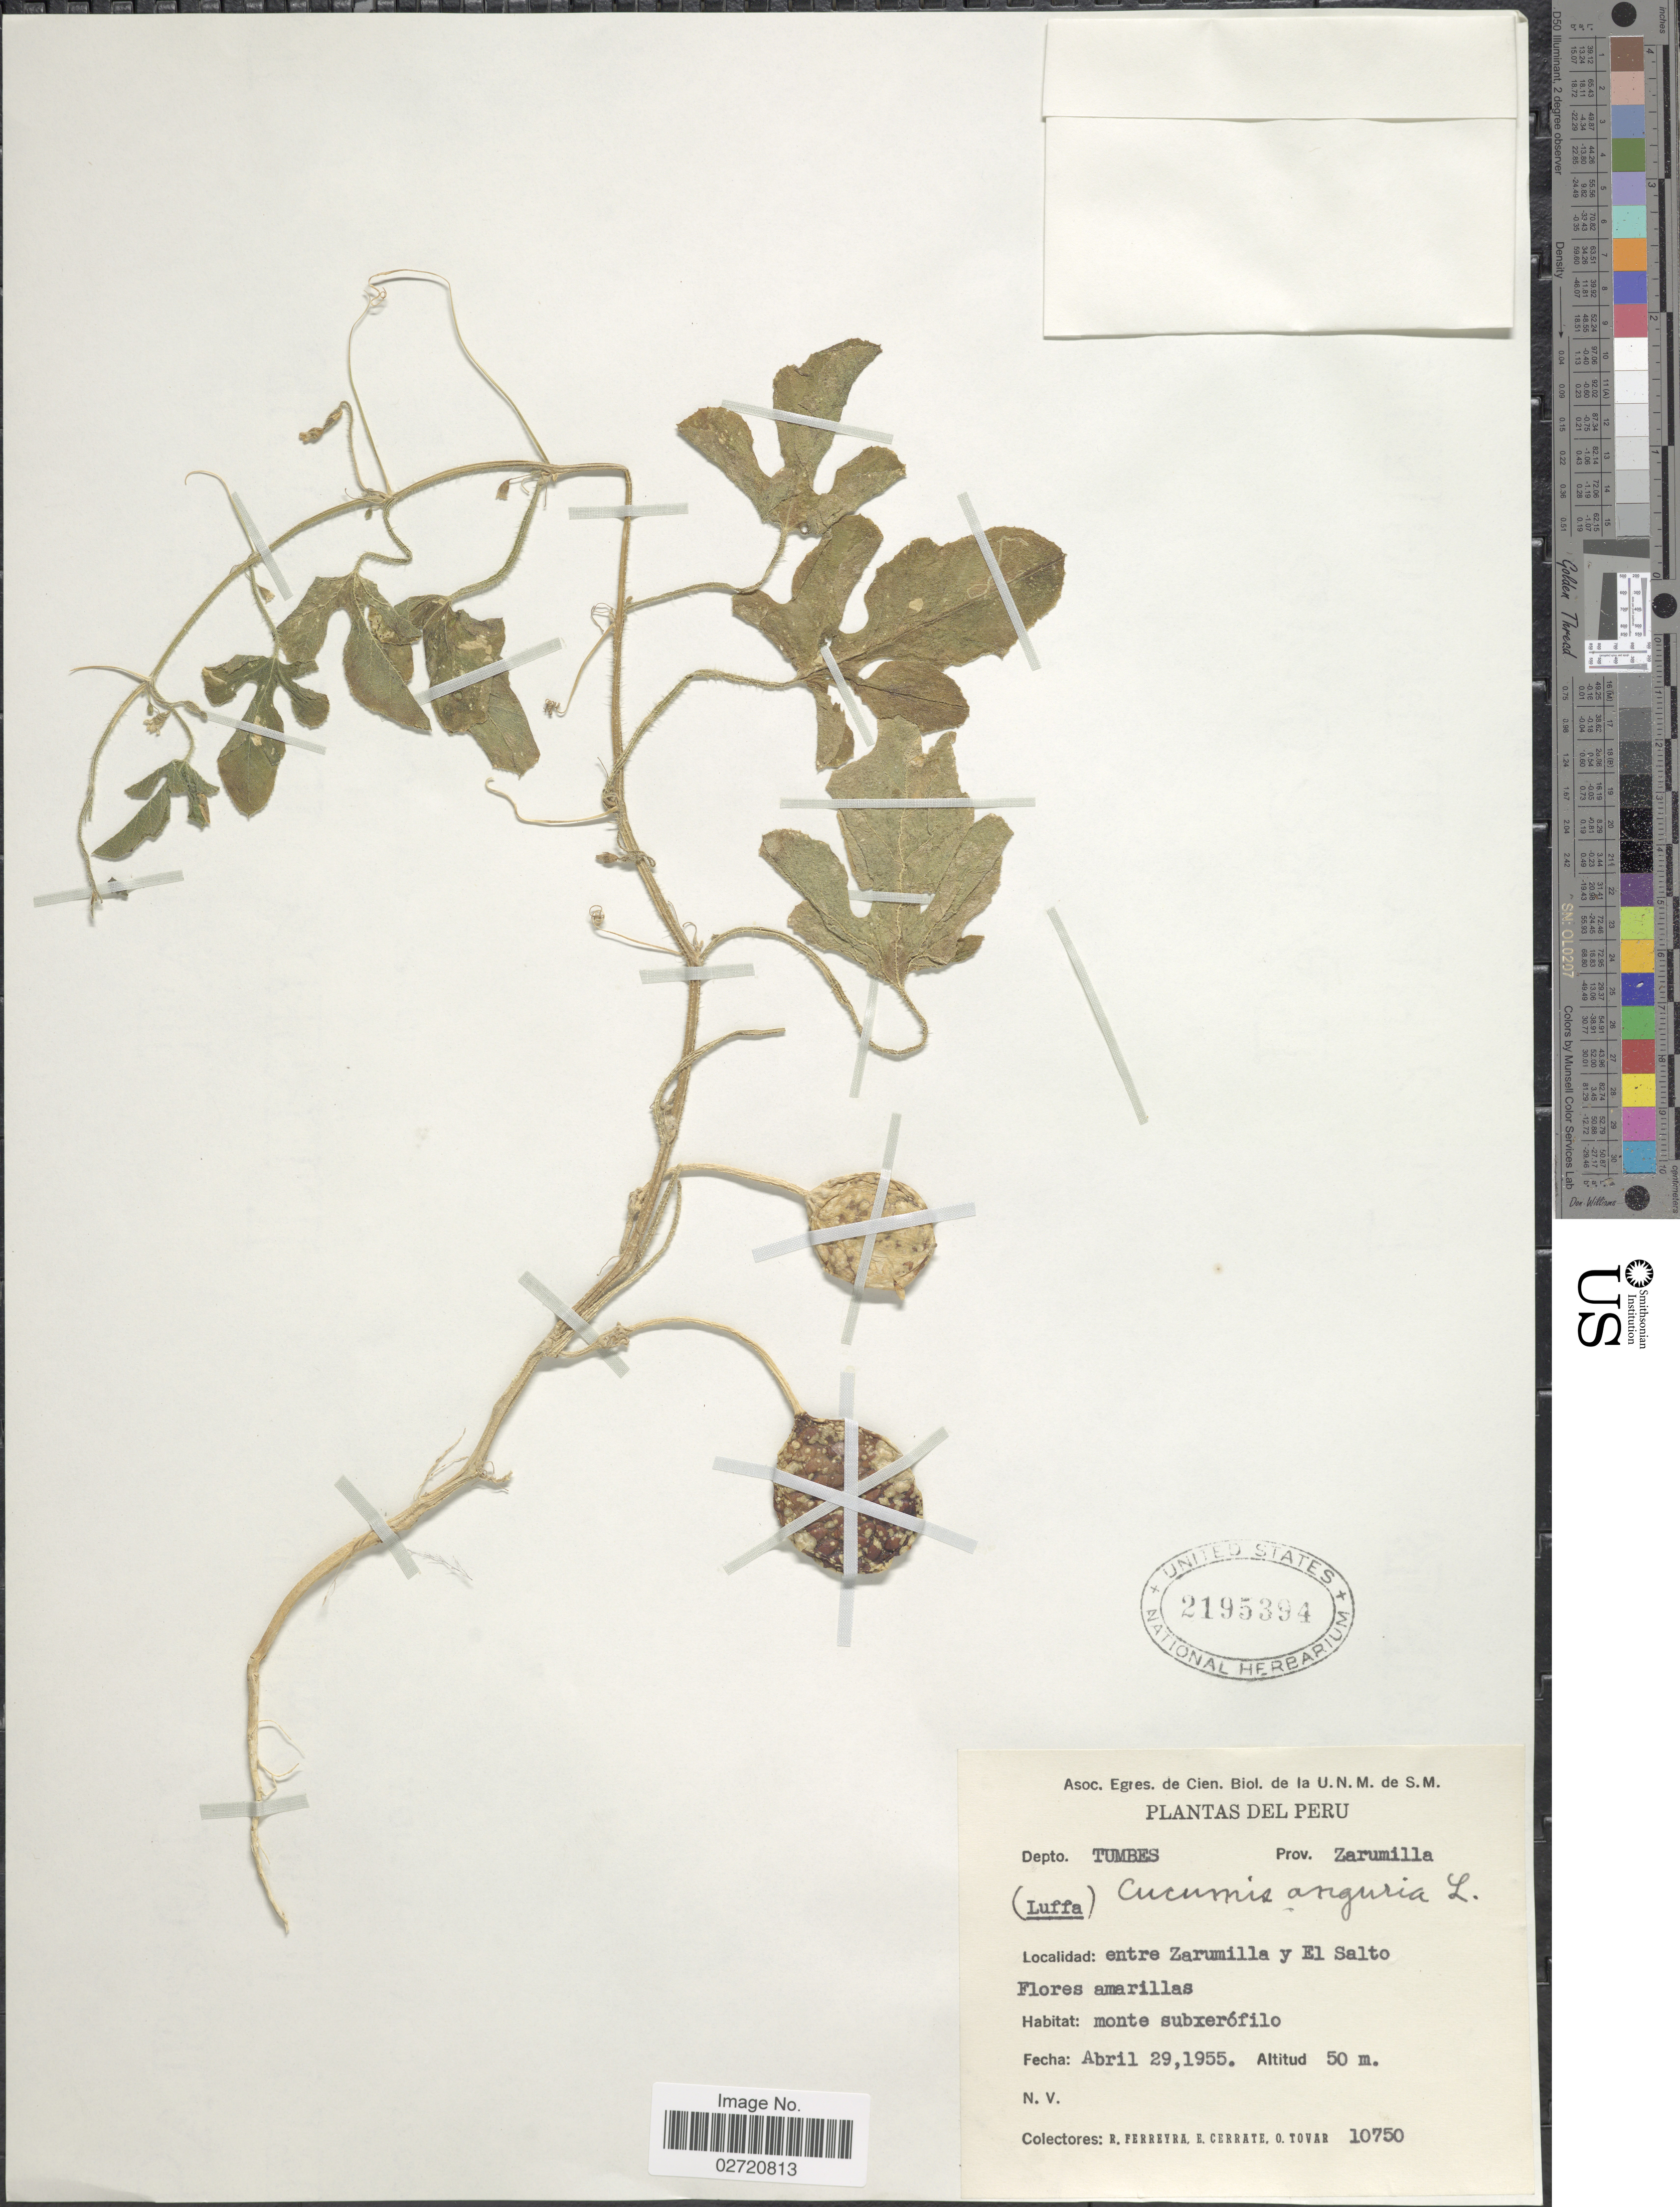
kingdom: Plantae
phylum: Tracheophyta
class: Magnoliopsida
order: Cucurbitales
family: Cucurbitaceae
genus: Cucumis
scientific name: Cucumis anguria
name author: L.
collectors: R. A. Ferreyra, E. Cerrate & Ó. Tovar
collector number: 10750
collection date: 1955-04-29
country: Peru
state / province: Tumbes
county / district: Zarumilla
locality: Depto. Tumbes, Prov. Zarumilla, entre Zarumilla y El Salto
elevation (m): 50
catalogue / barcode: US 2195394